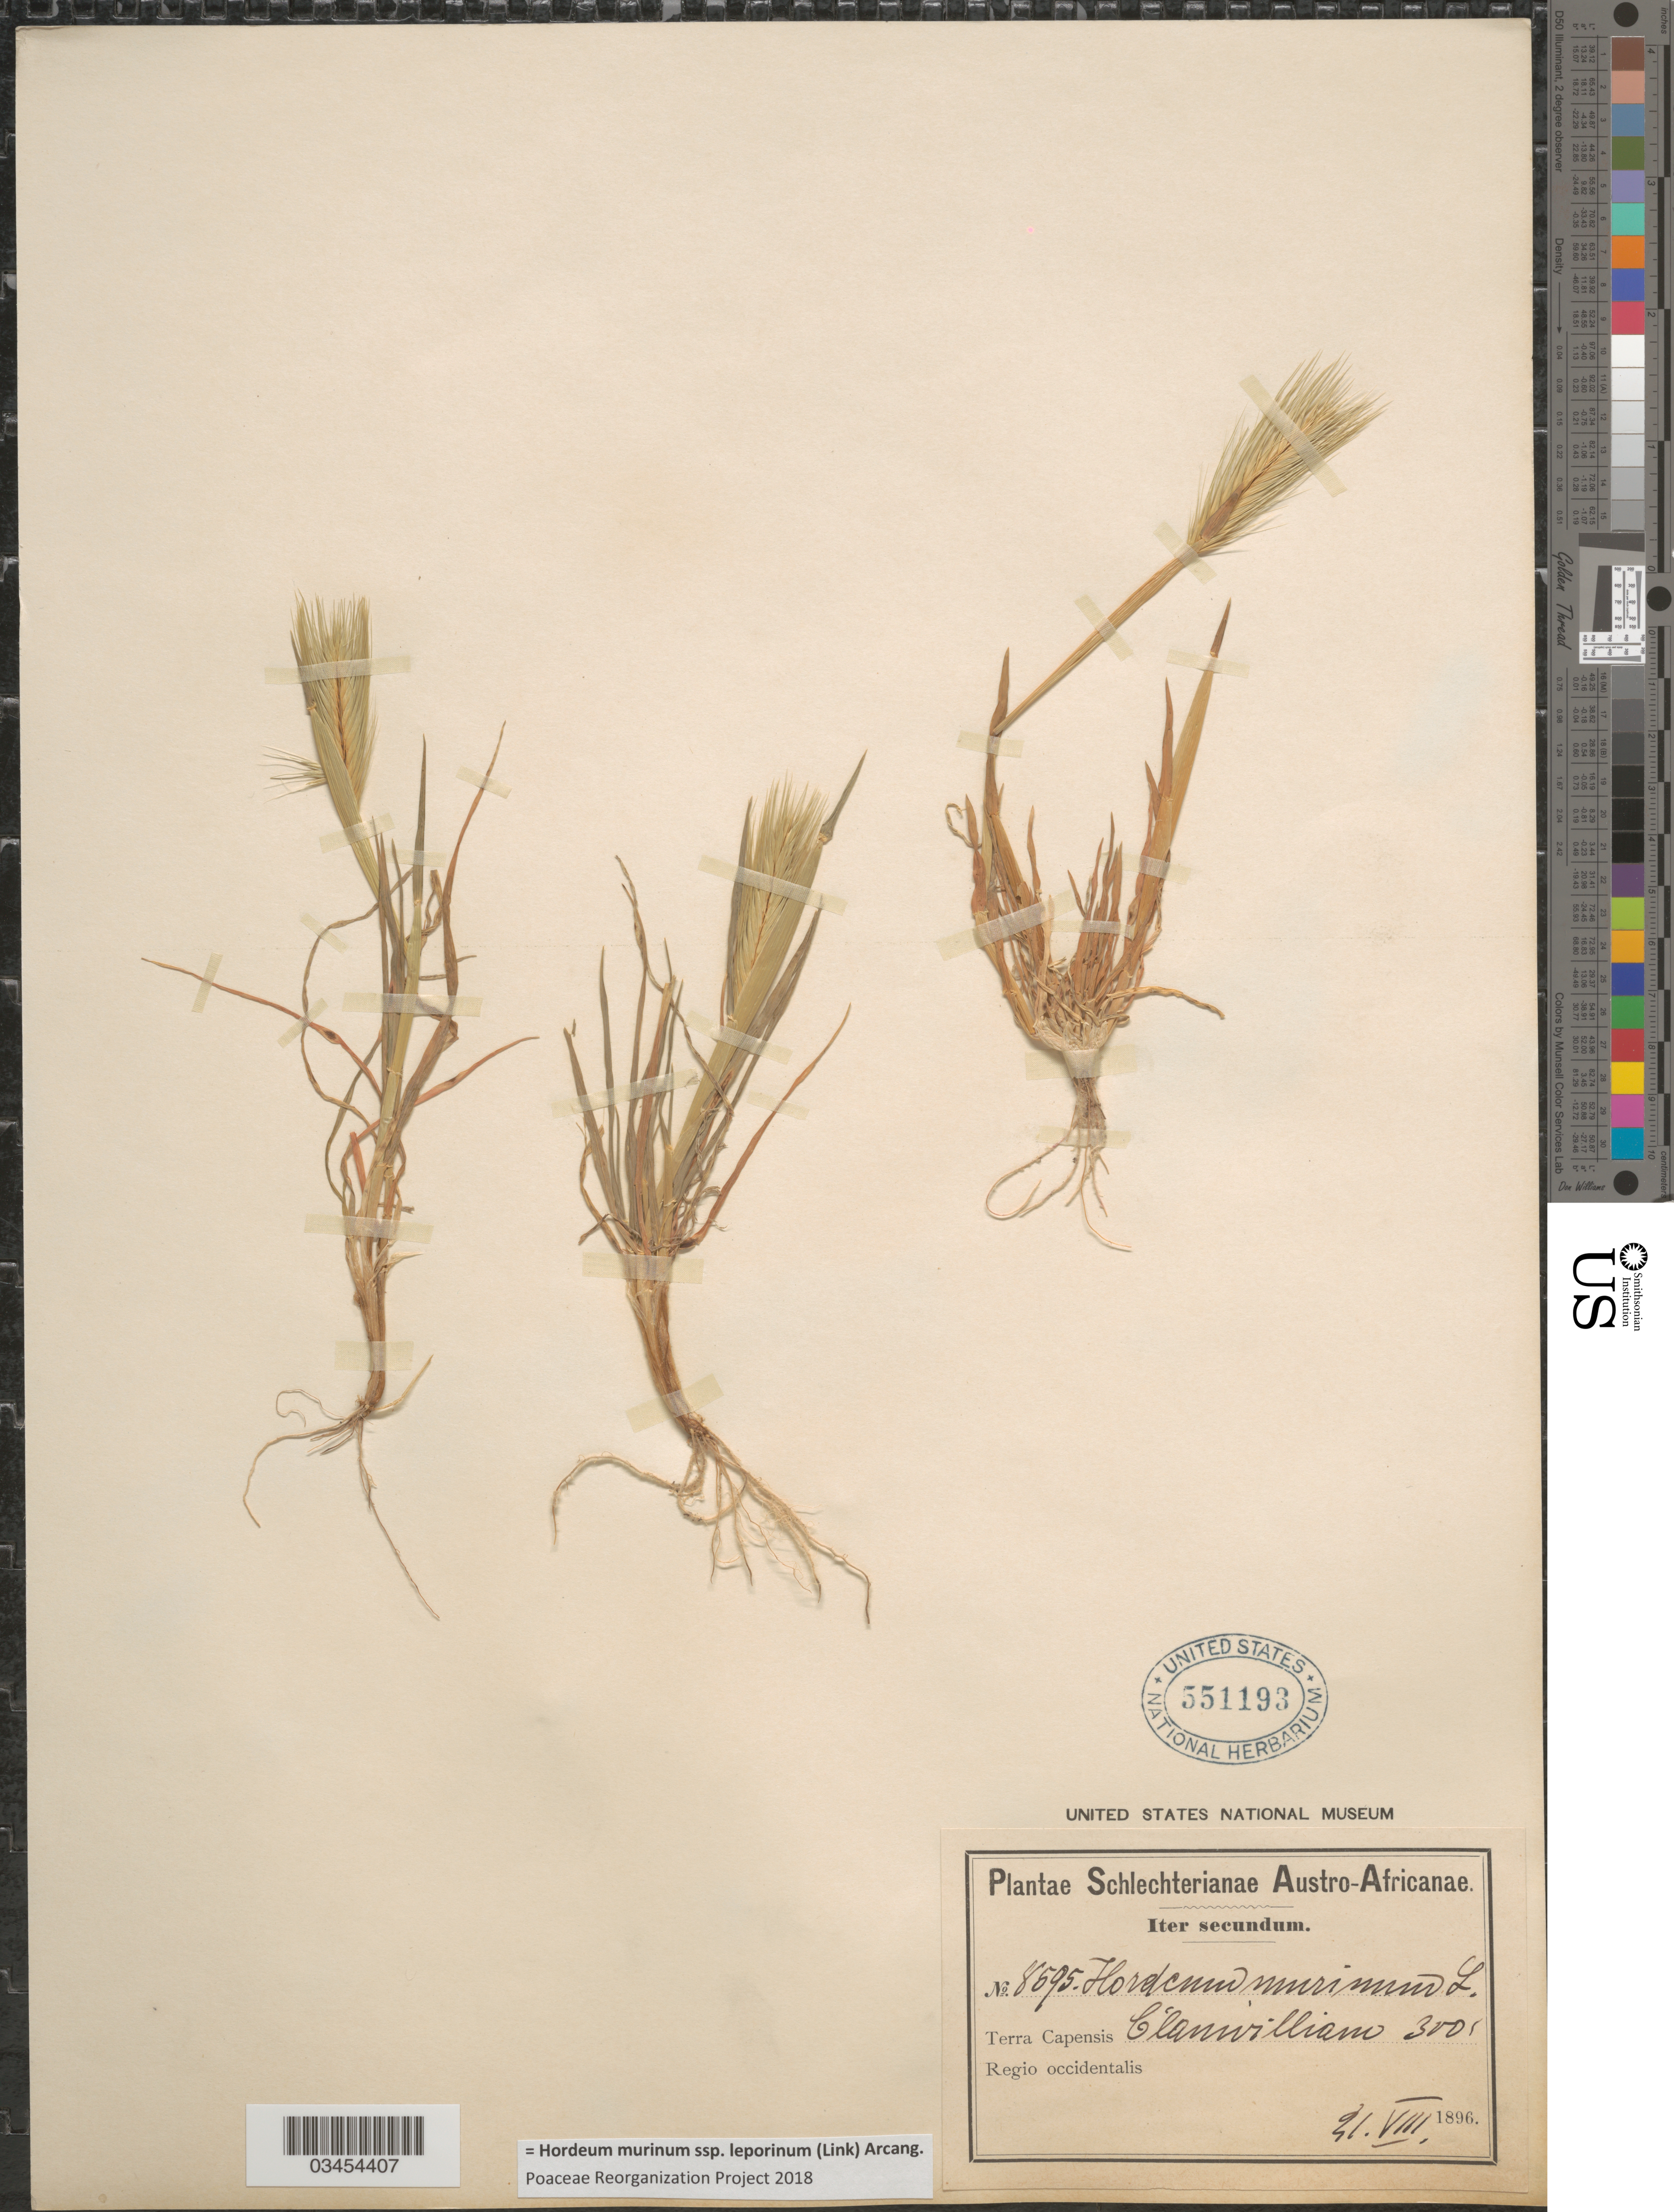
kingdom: Plantae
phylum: Tracheophyta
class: Liliopsida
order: Poales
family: Poaceae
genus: Hordeum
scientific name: Hordeum murinum subsp. leporinum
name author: (Link) Arcang.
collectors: Schlechter, --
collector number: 8595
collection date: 1896-08-21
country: South Africa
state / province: Western Cape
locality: Terra Capensis. C'lanvilliam [interpreted]. Regio occidentalis. Austro-Africanae.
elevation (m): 91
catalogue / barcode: US 551193